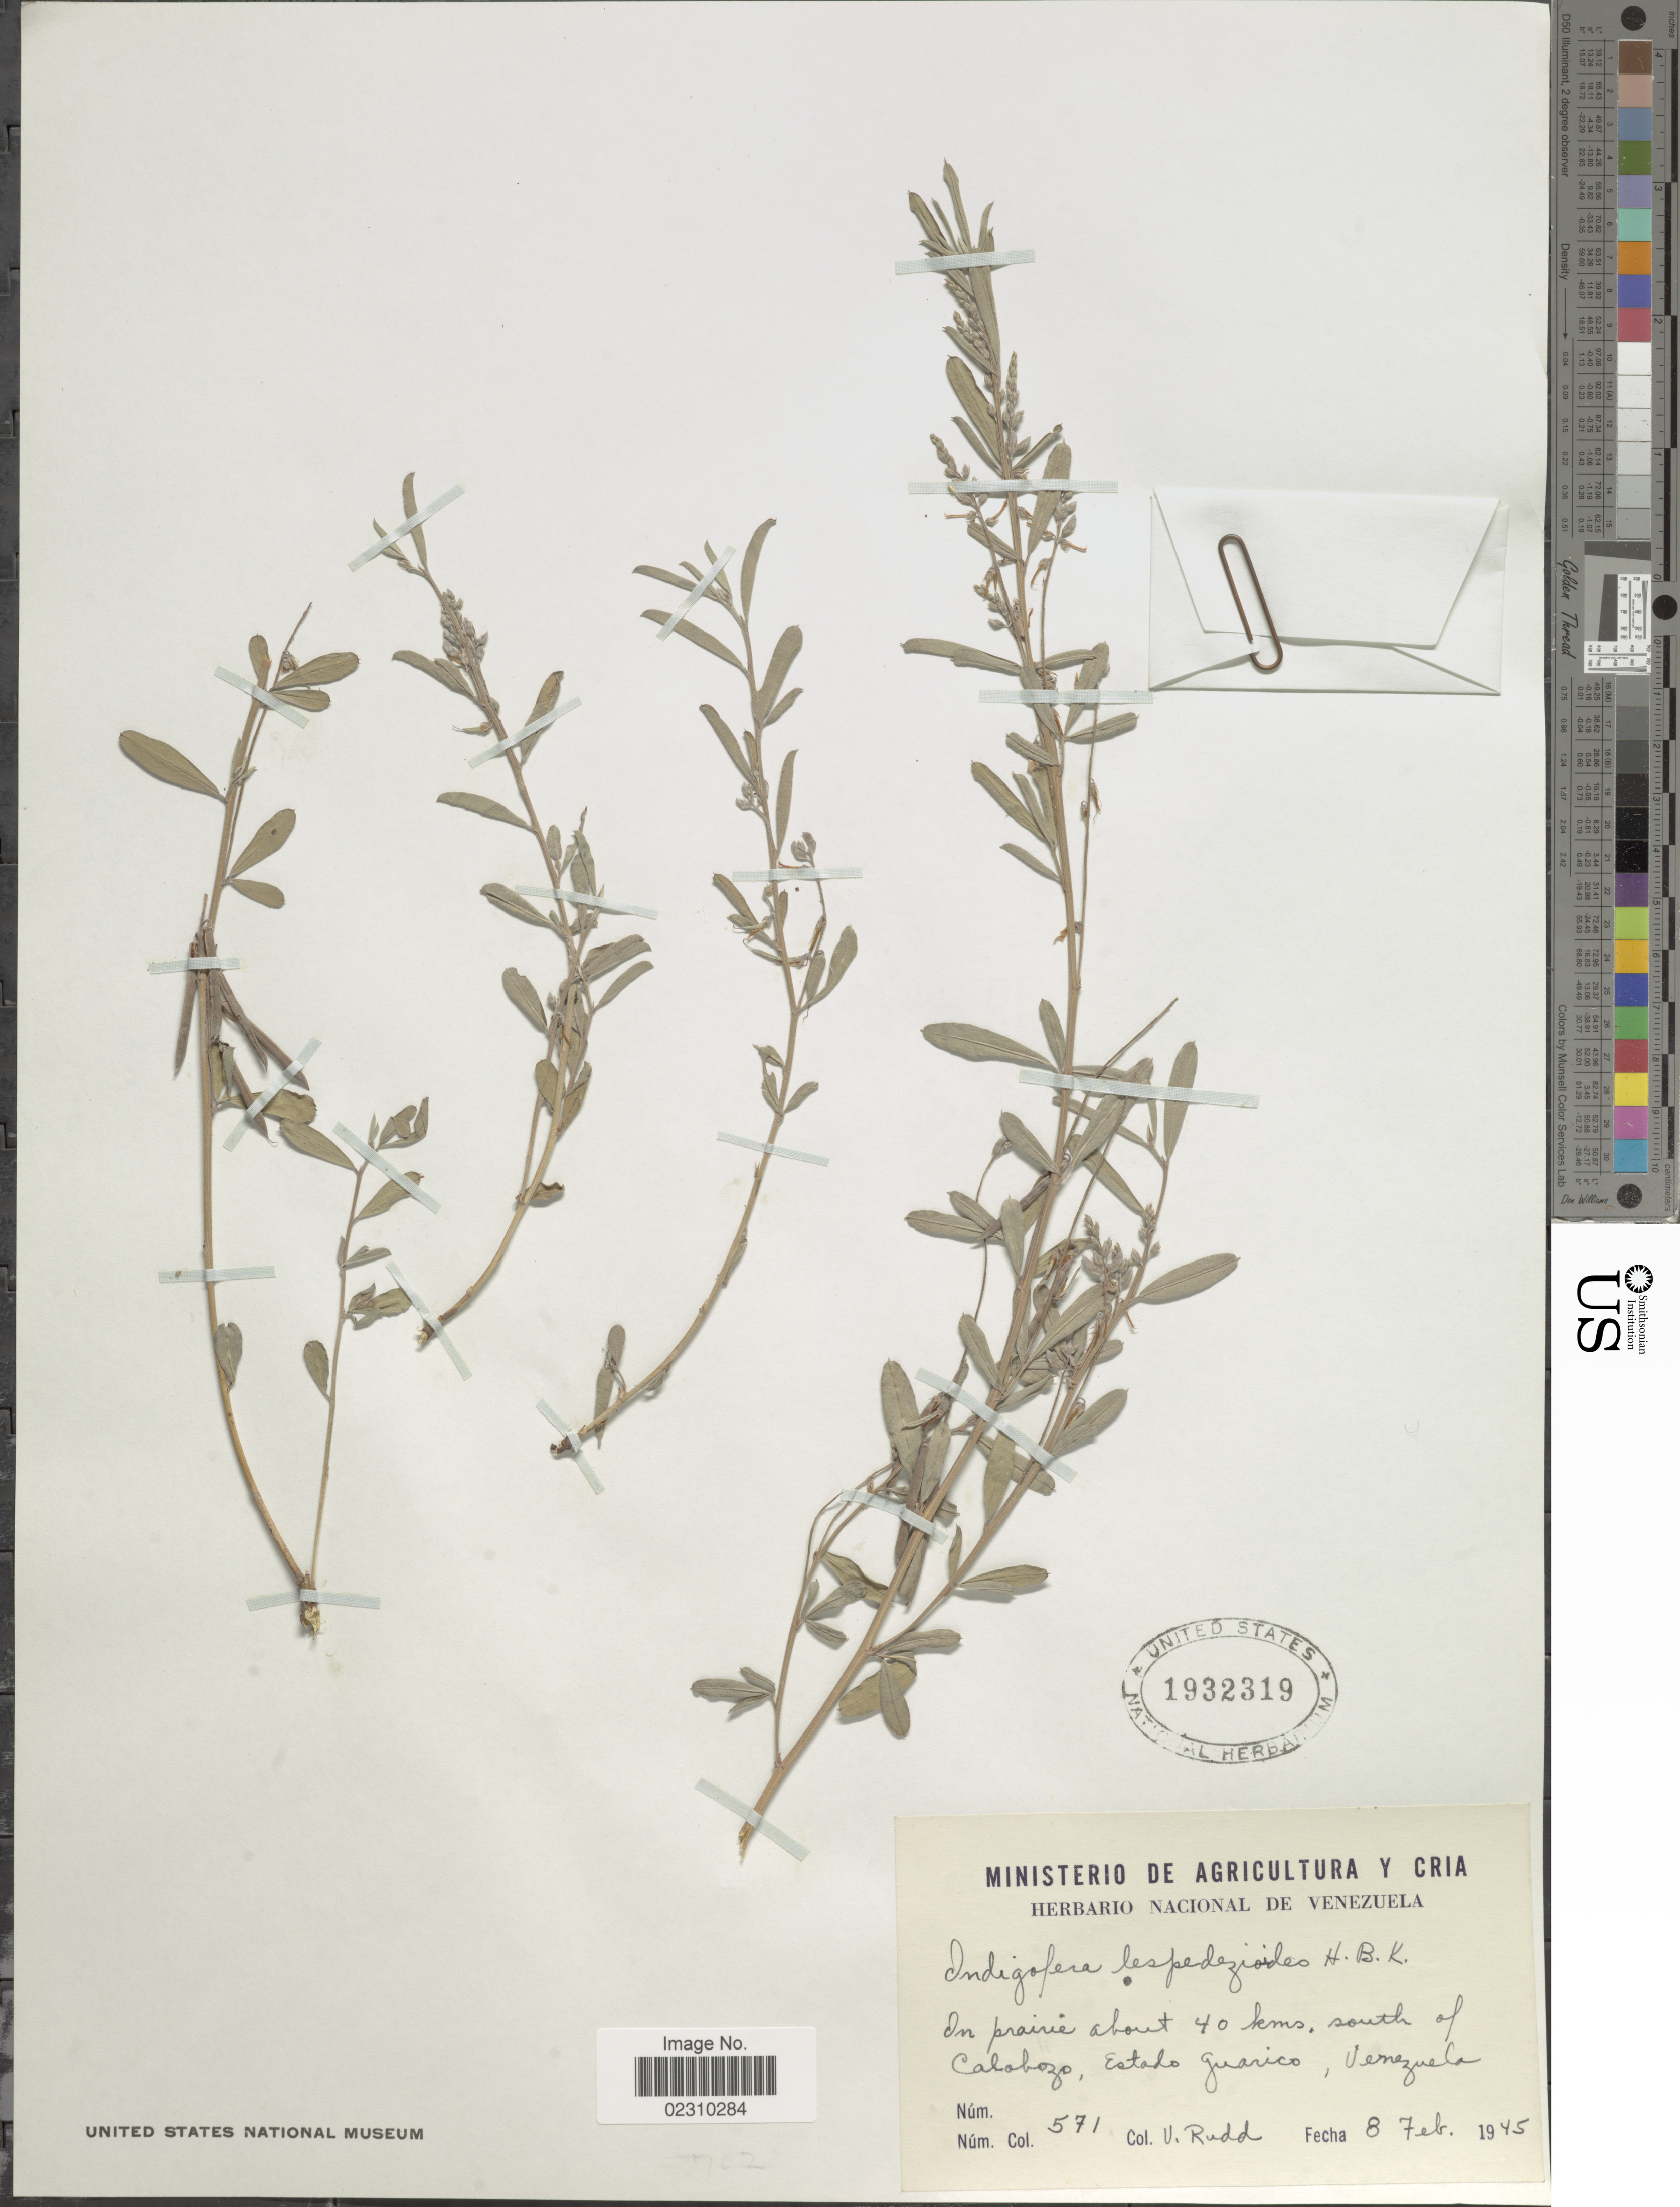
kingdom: Plantae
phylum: Tracheophyta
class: Magnoliopsida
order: Fabales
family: Fabaceae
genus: Indigofera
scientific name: Indigofera lespedezioides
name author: Kunth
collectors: V. Rudd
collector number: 571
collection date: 1945-02-08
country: Venezuela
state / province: Guárico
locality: about 40 kms, south of Calabozo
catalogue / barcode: US 1932319